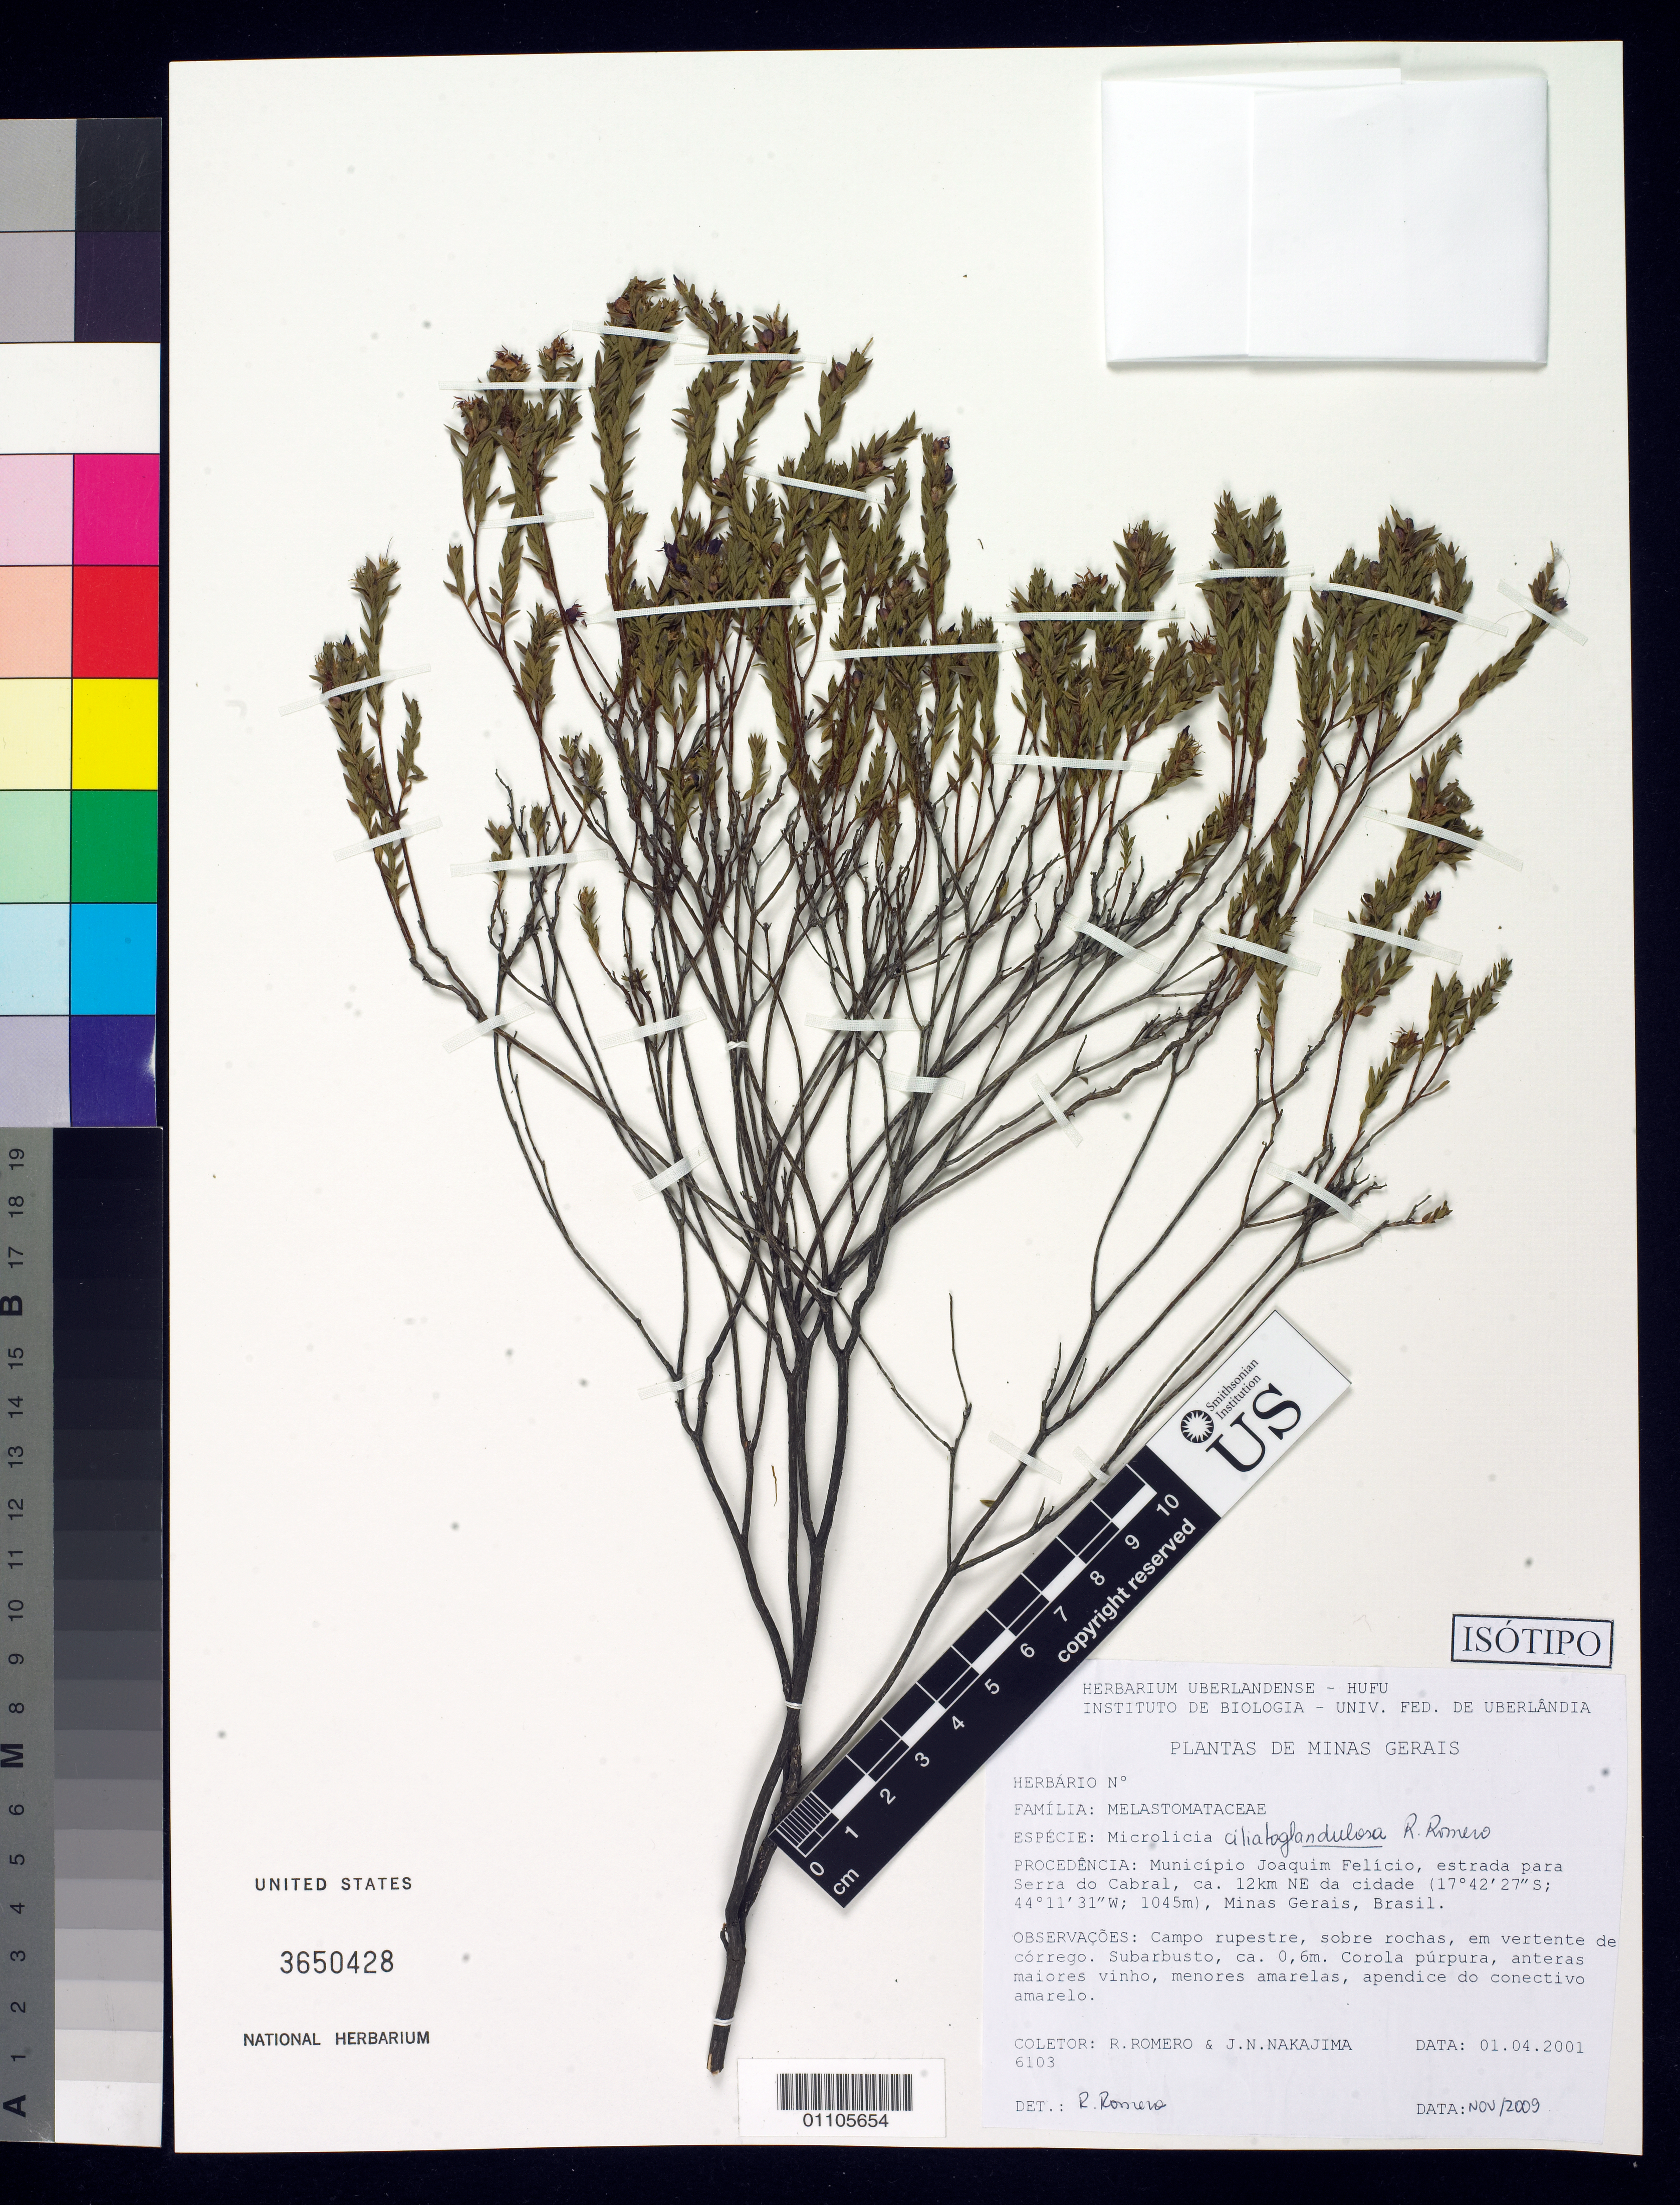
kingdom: Plantae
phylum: Tracheophyta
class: Magnoliopsida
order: Myrtales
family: Melastomataceae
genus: Microlicia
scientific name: Microlicia ciliatoglandulosa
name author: R. Romero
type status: Isotype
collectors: R. Romero & J. N. Nakajima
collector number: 6103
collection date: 2001-04-01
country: Brazil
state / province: Minas Gerais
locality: Município Joaquim Felício, estrada para Serra do Cabral, ca. 12 km NE da cidade, Minas Gerais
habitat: Campo rupestre, sobre rochas, em vertente de córrego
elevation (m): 1045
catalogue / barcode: US 3650428